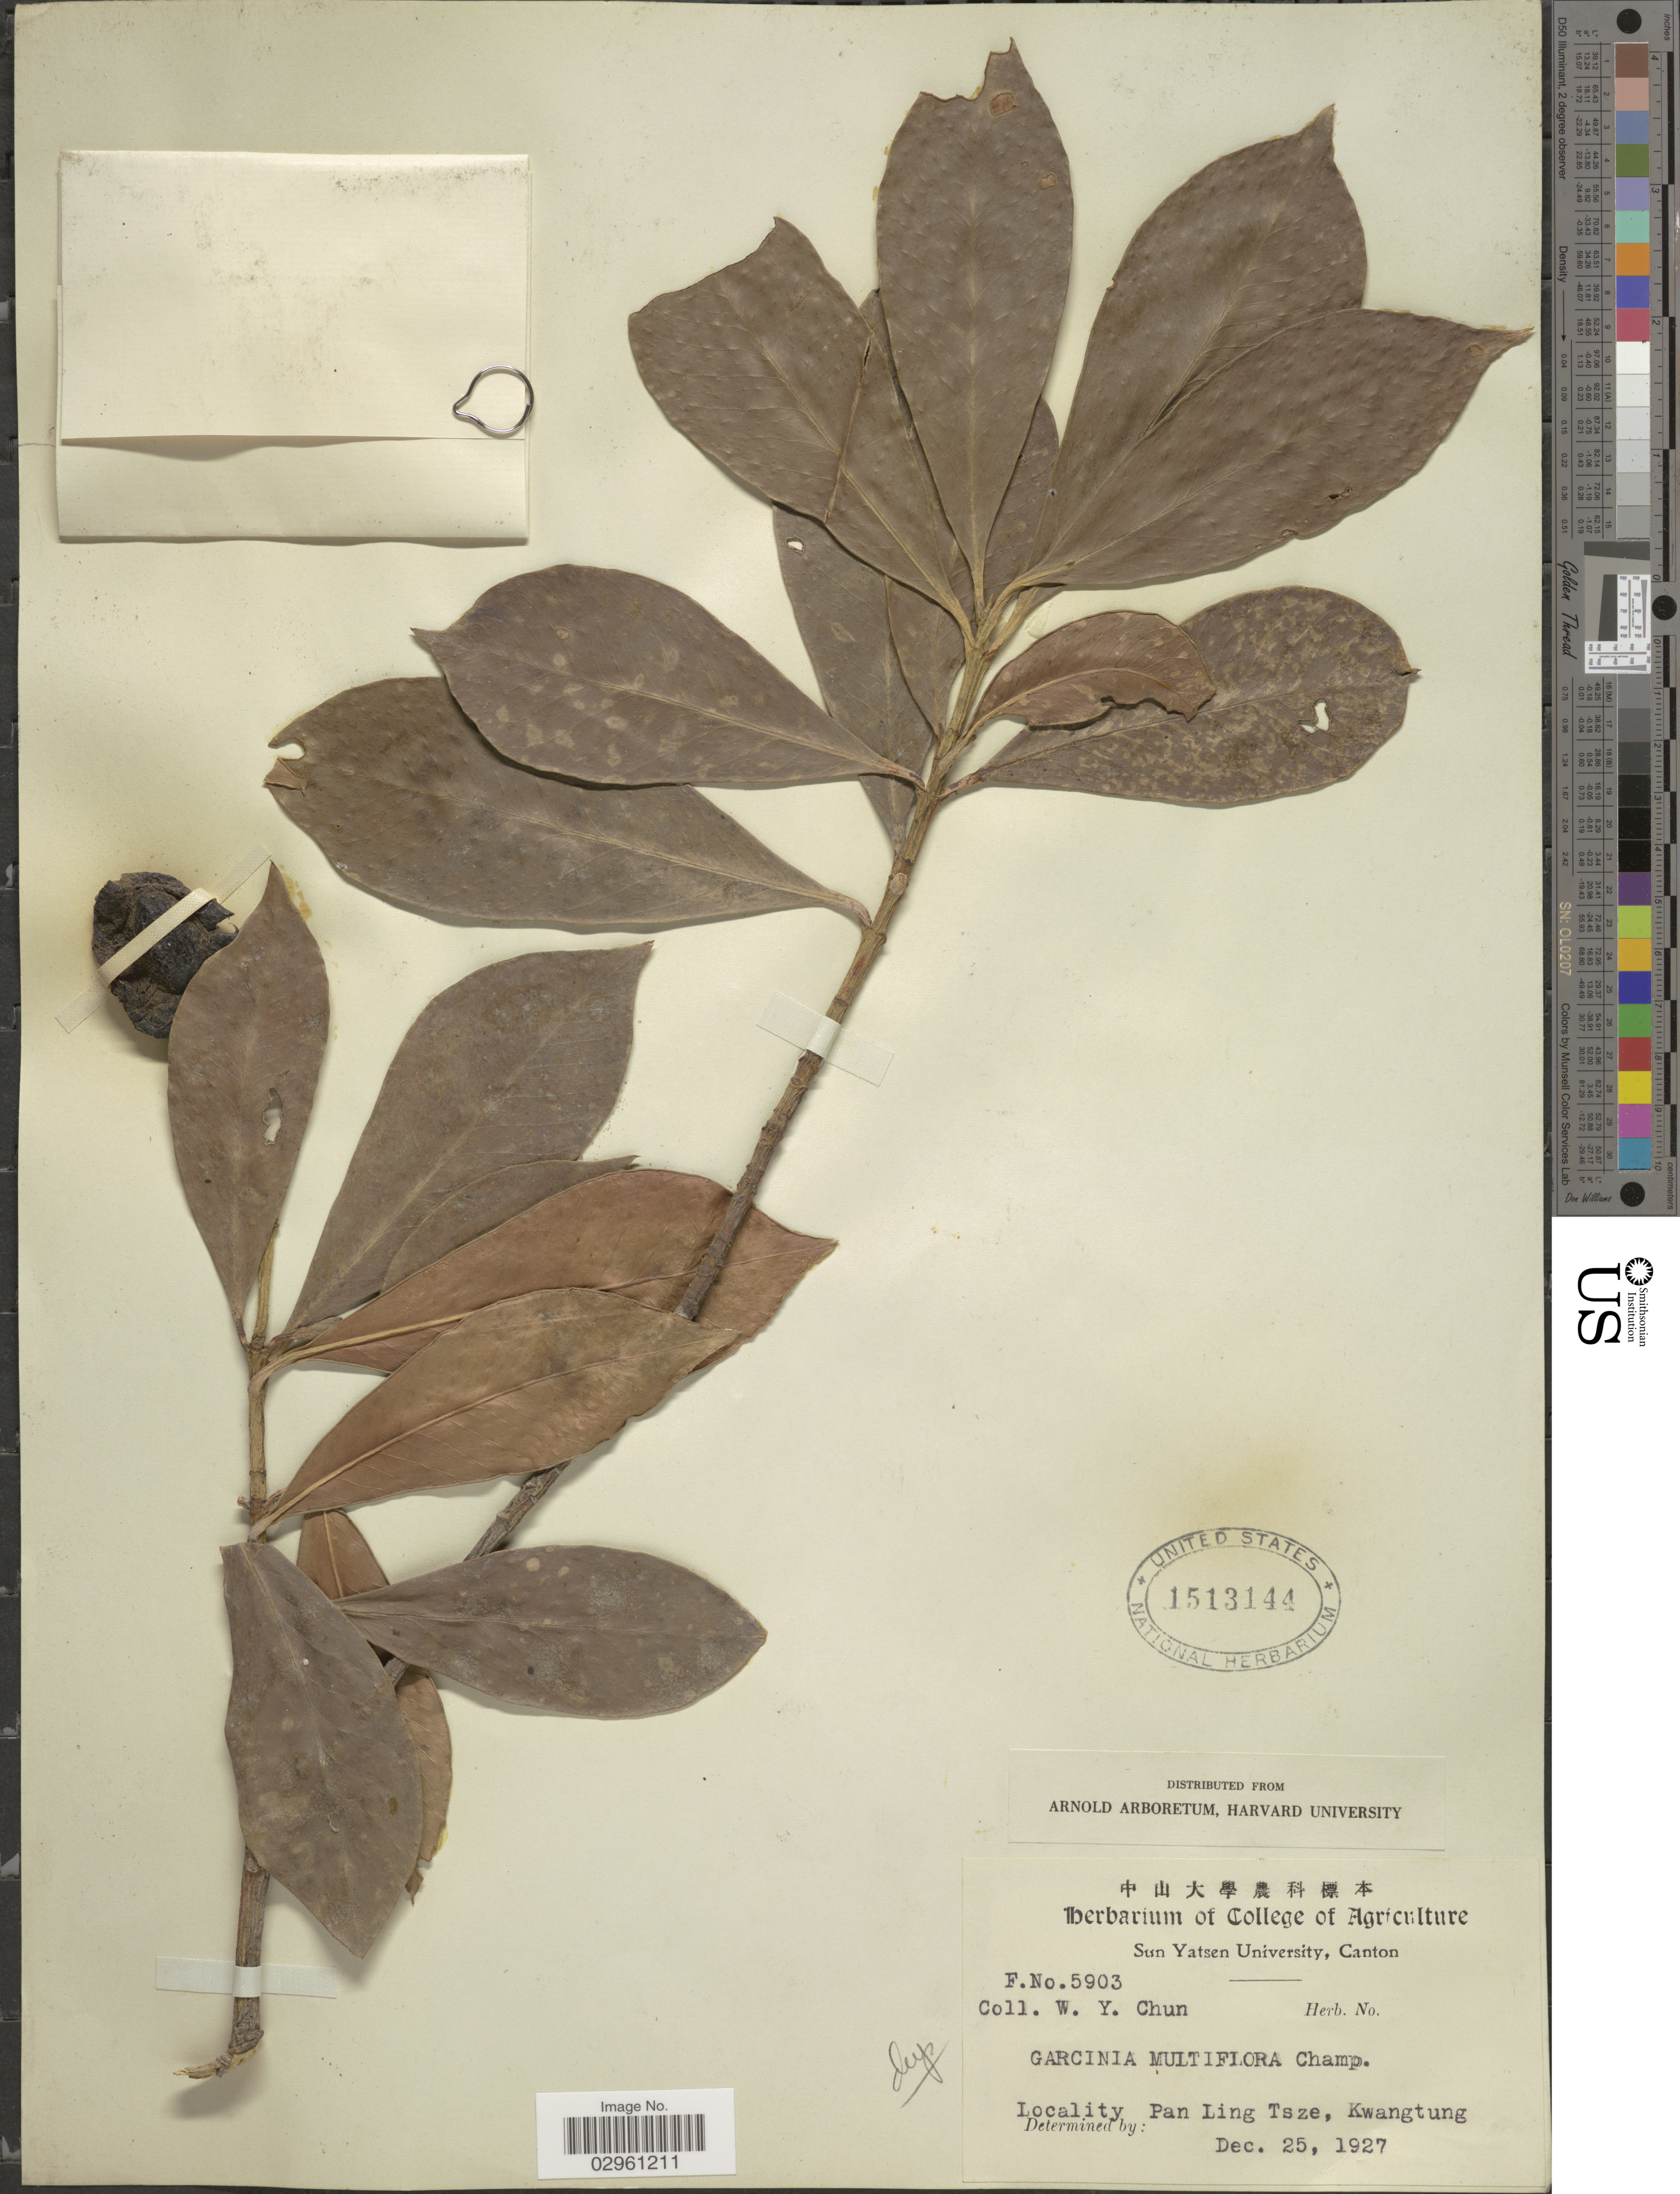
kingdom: Plantae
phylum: Tracheophyta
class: Magnoliopsida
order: Malpighiales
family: Clusiaceae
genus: Garcinia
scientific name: Garcinia multiflora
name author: Champ. ex Benth.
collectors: W. Y. Chun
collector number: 5903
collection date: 1927-12-25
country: China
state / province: Guangdong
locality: Pan Ling Tsze, Kwangtung.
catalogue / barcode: US 1513144